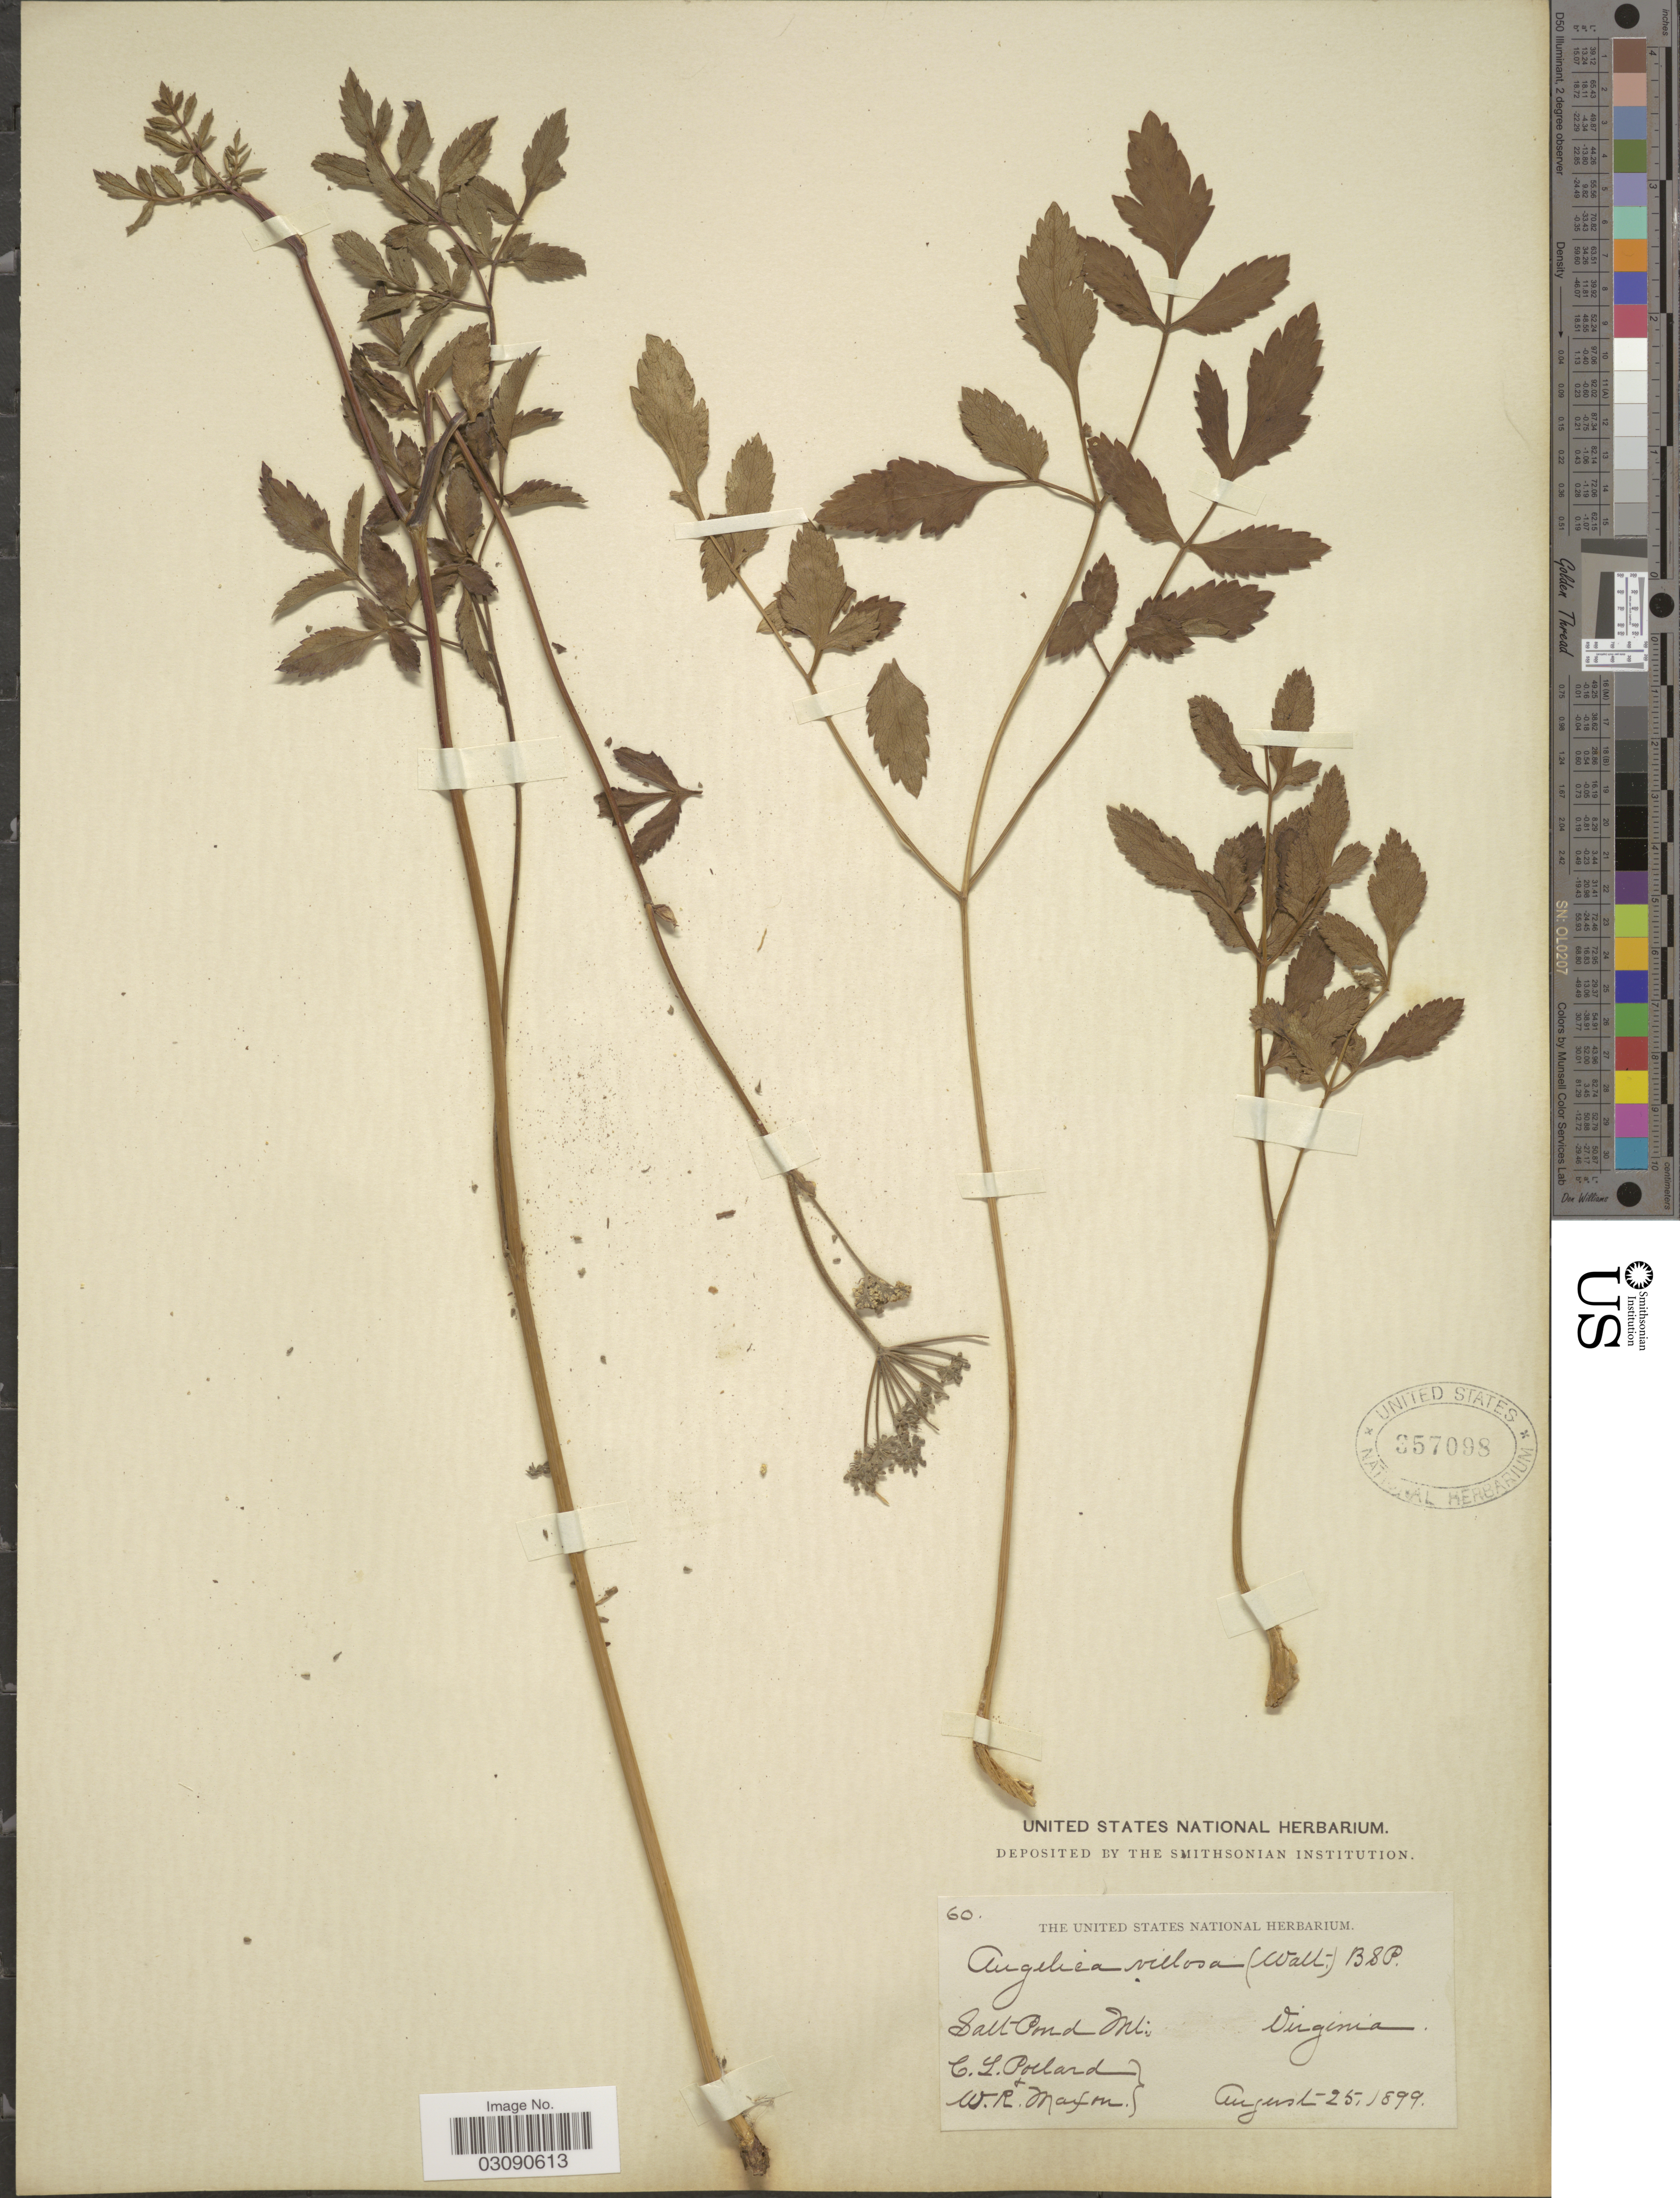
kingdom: Plantae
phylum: Tracheophyta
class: Magnoliopsida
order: Apiales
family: Apiaceae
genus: Angelica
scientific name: Angelica venenosa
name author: (Greenway) Fernald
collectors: C. L. Pollard & W. R. Maxon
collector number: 60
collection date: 1899-08-25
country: United States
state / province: Virginia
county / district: Giles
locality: Salt Pond Mt.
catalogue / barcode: US 357098